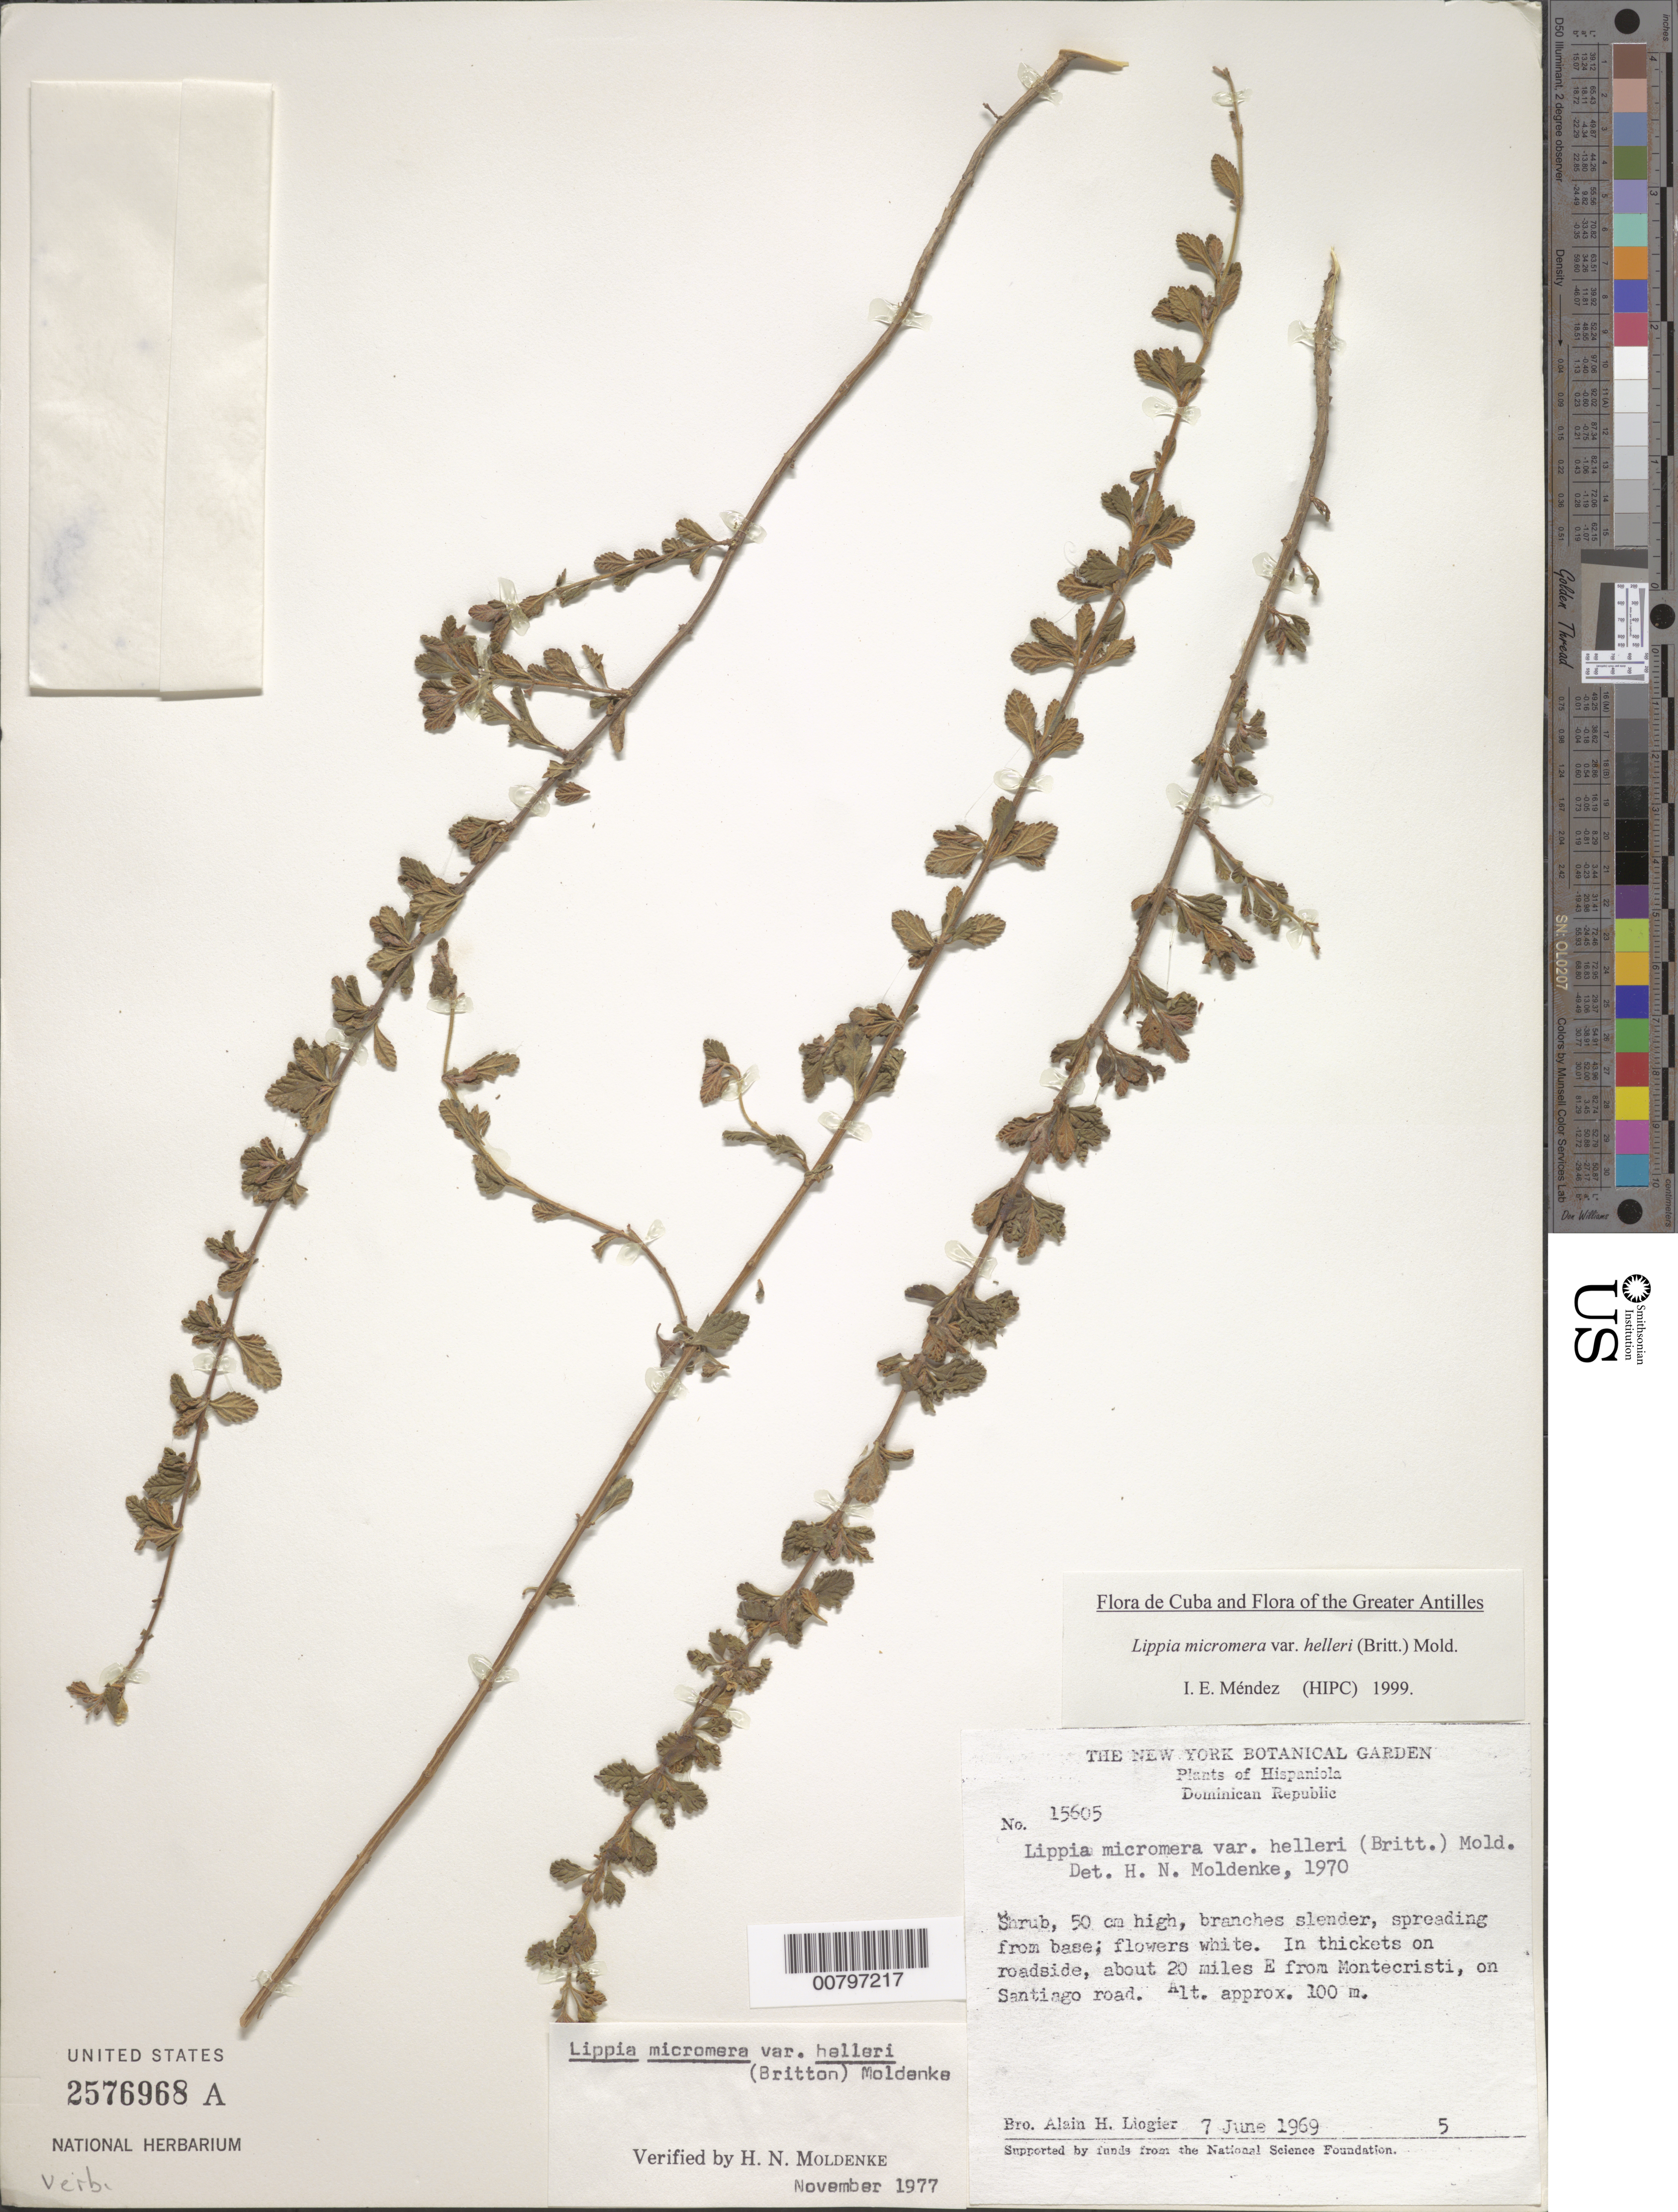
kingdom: Plantae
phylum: Tracheophyta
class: Magnoliopsida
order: Lamiales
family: Verbenaceae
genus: Lippia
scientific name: Lippia micromera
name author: Schauer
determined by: Méndez, Isidro E., (HIPC)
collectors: A. H. Liogier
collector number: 15605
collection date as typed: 07 Jun 1969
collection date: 1969-06-07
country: Dominican Republic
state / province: Monte Cristi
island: Hispaniola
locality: About 20 miles E from city on Santiago Road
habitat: In thickets on roadside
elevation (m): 100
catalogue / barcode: US 2576968